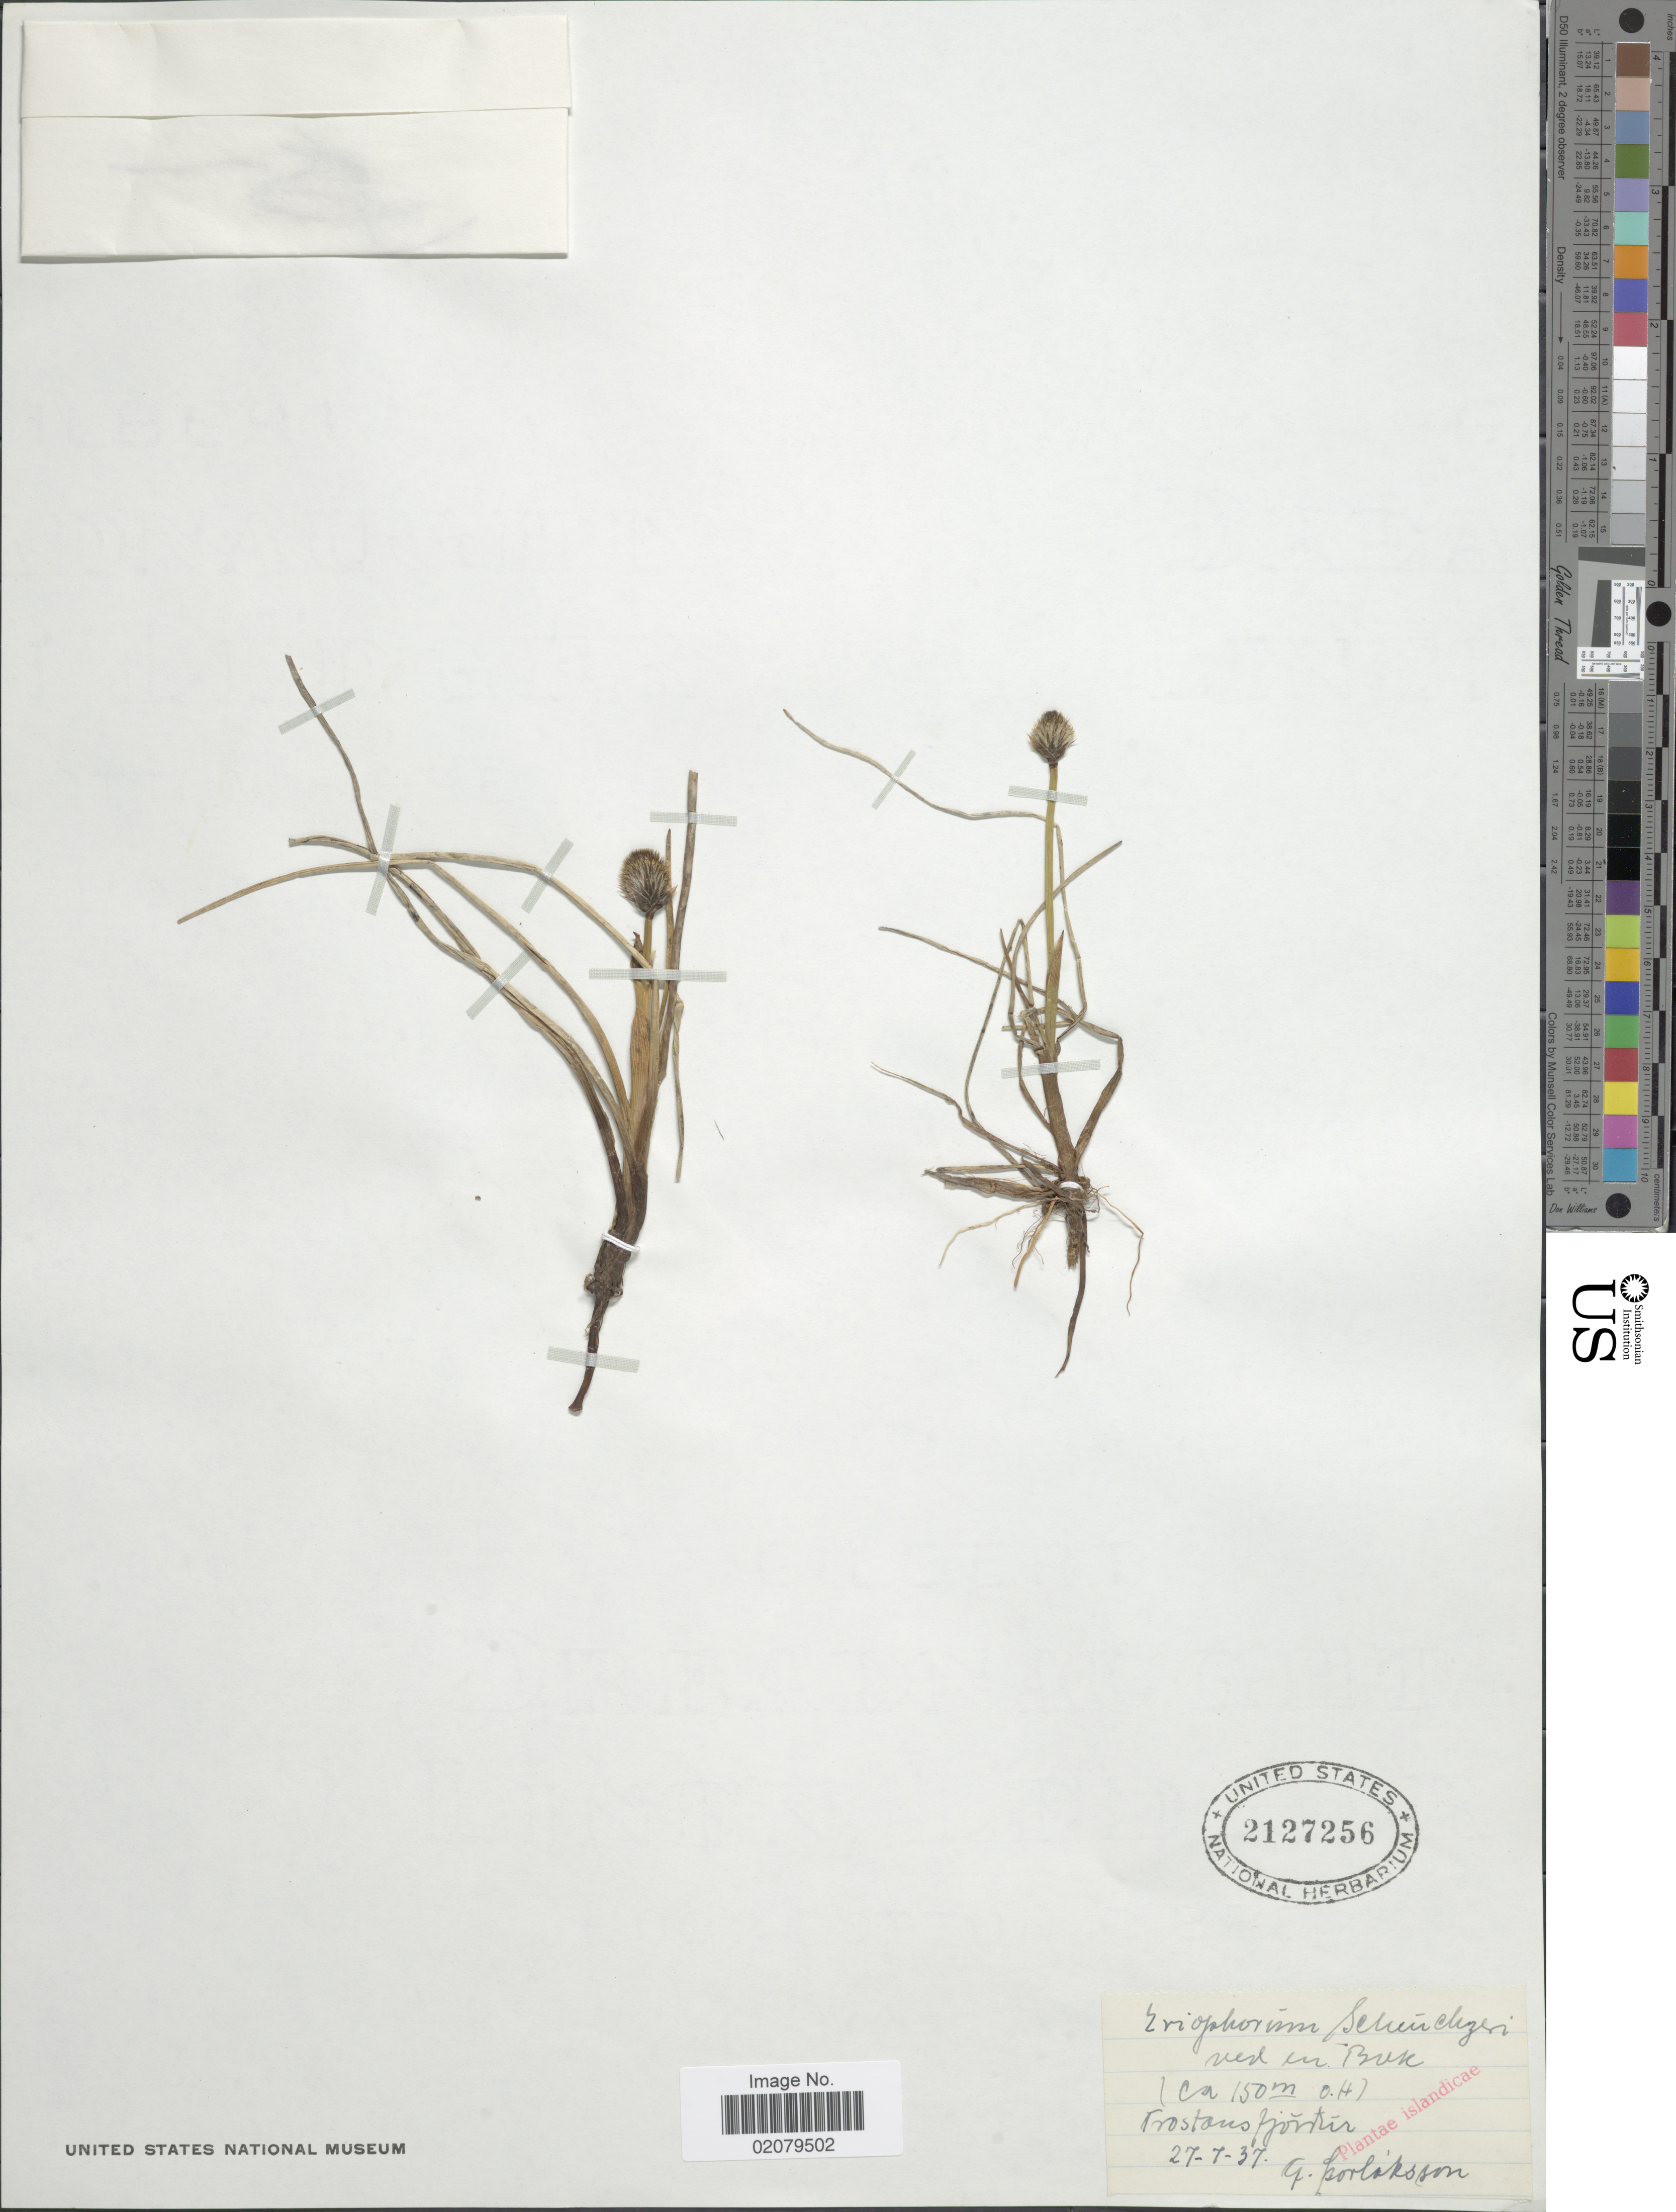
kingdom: Plantae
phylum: Tracheophyta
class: Liliopsida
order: Poales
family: Cyperaceae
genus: Eriophorum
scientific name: Eriophorum scheuchzeri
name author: Hoppe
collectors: G. Porlaksson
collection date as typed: Transcribed d/m/y: 27/7/37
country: Iceland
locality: Trostans Fjorder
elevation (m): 150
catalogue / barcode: US 2127256